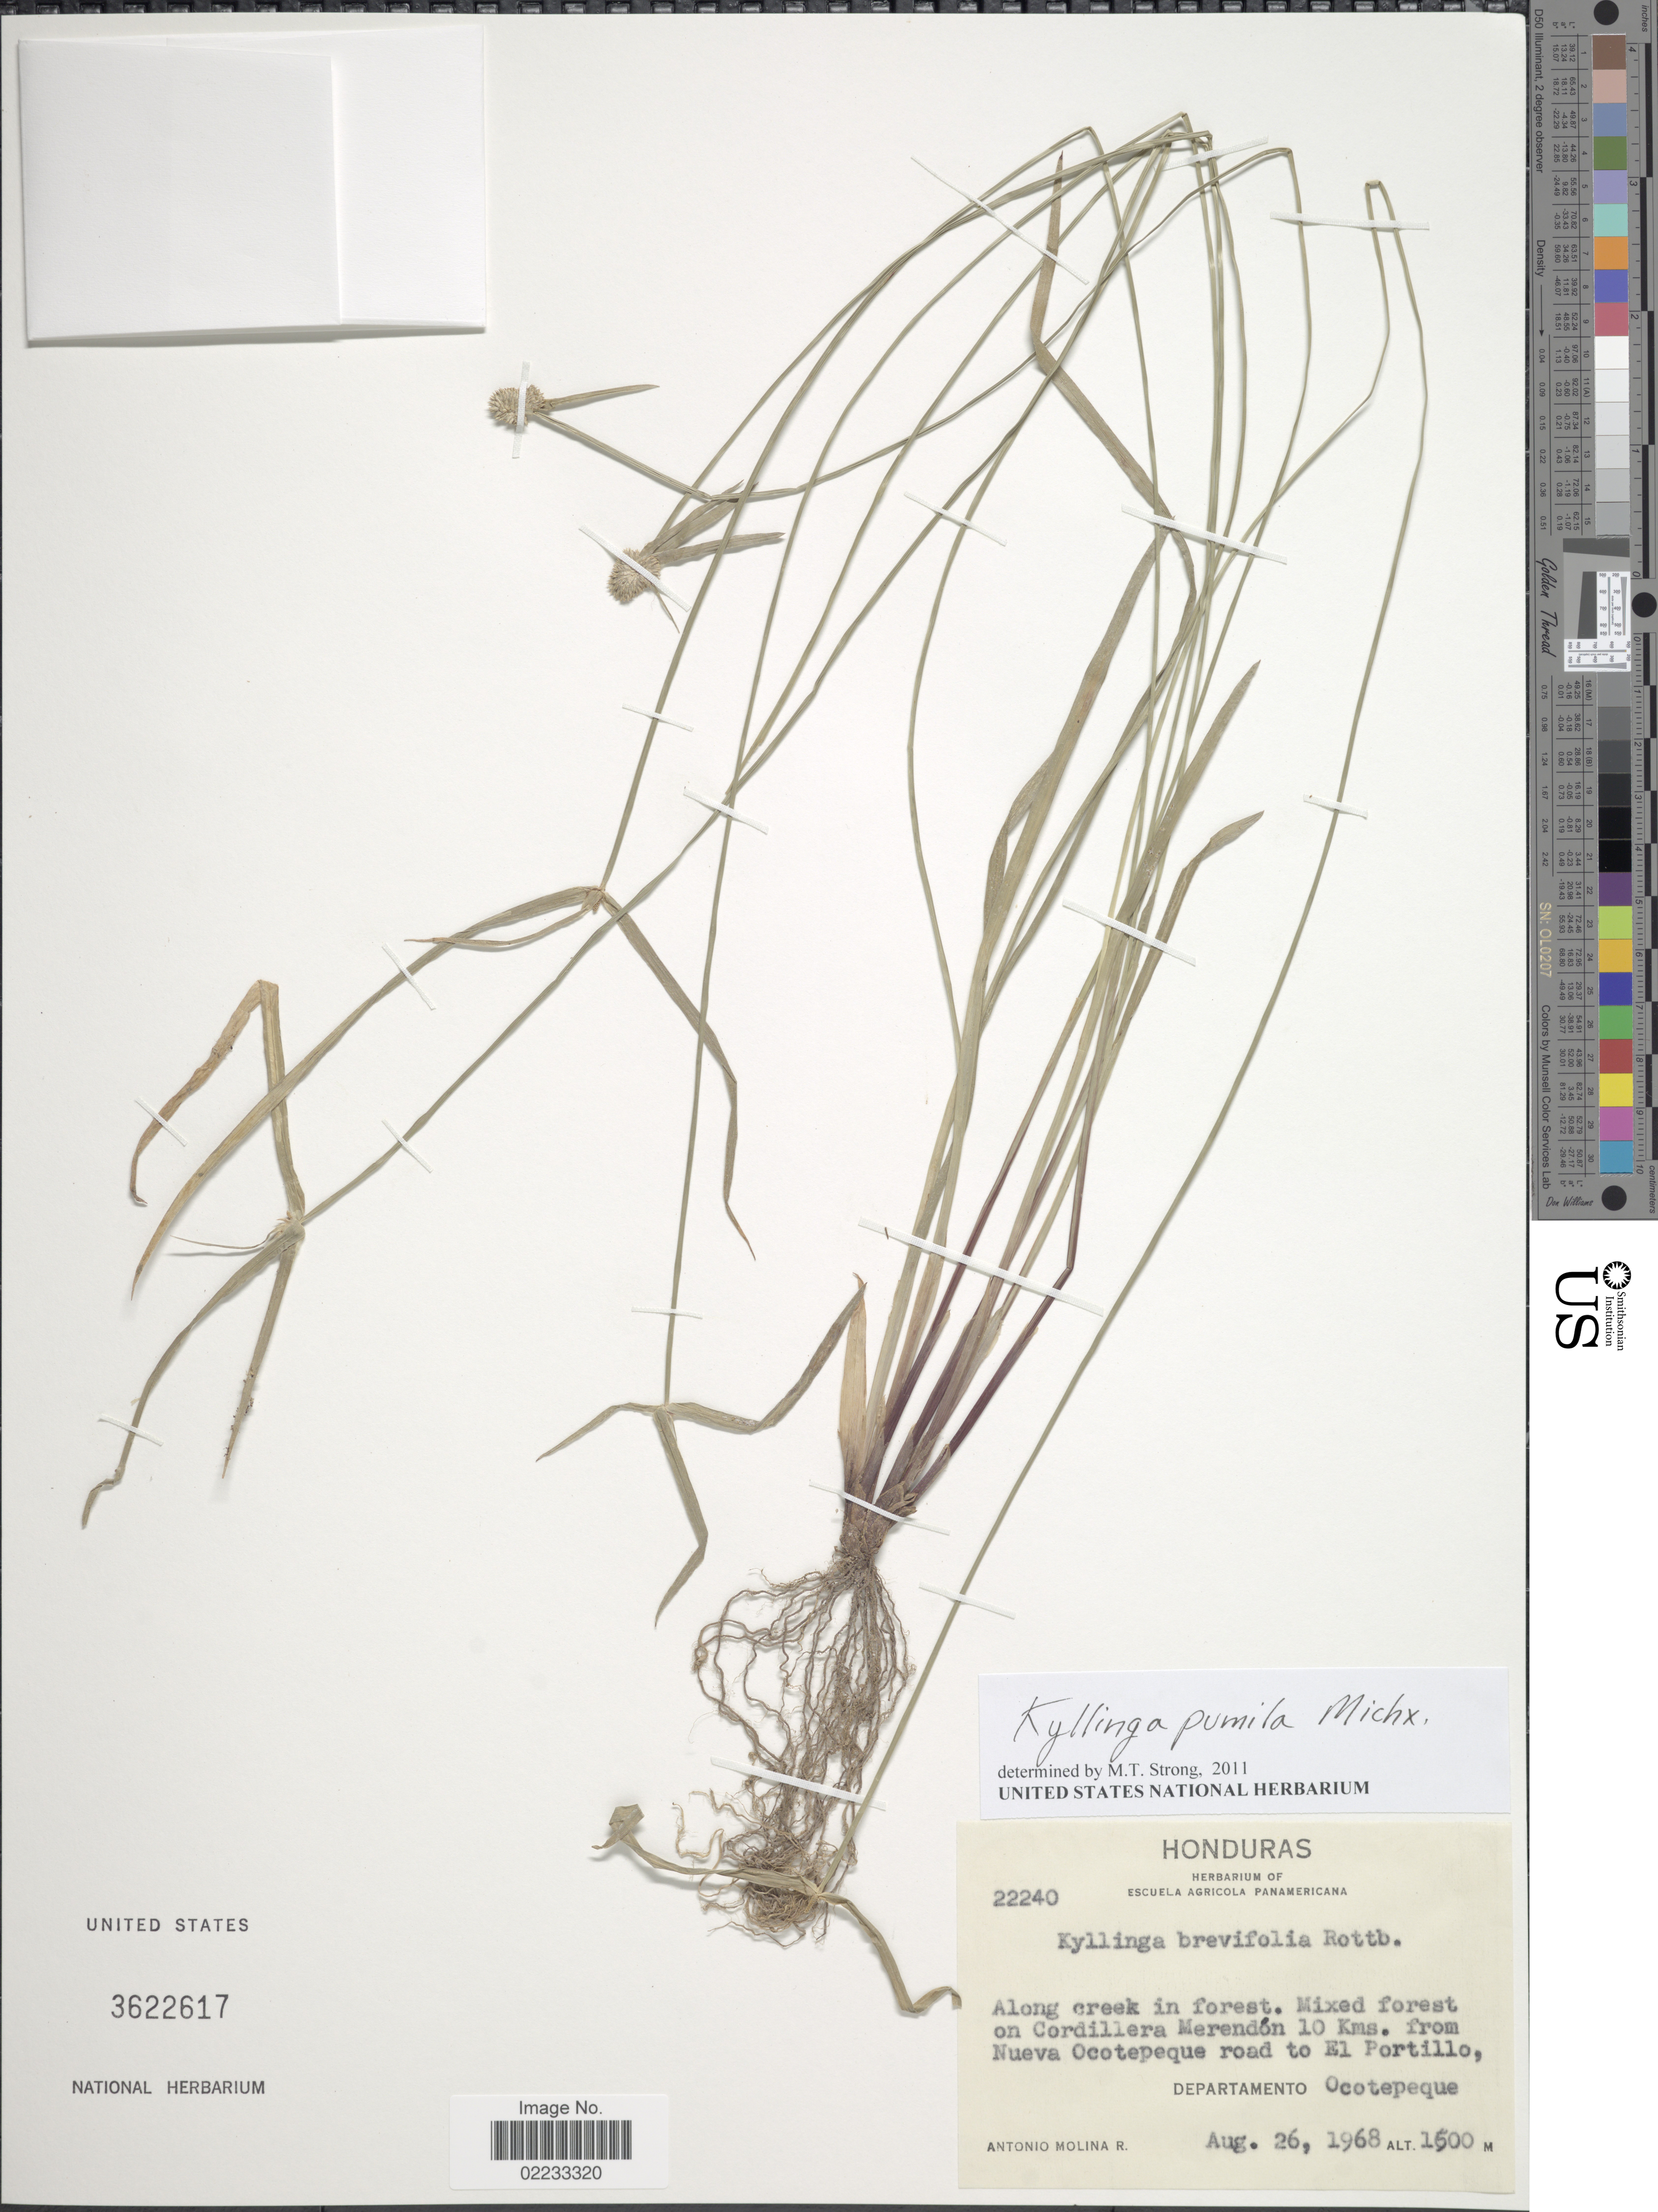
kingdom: Plantae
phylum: Tracheophyta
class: Liliopsida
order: Poales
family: Cyperaceae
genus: Cyperus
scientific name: Cyperus hortensis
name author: (Salzm. ex Steud.) Dorr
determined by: Strong, Mark T., (BOT), Smithsonian Institution - National Museum of Natural History (UNITED STATES)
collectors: A. Molina R.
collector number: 22240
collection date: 1968-08-26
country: Honduras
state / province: Ocotepeque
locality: Along creek in forest, mixed forest on Cordillera Merendon 10 Kms. from Nueva Ocotepeque road to El Portillo.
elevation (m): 1500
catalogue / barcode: US 3622617